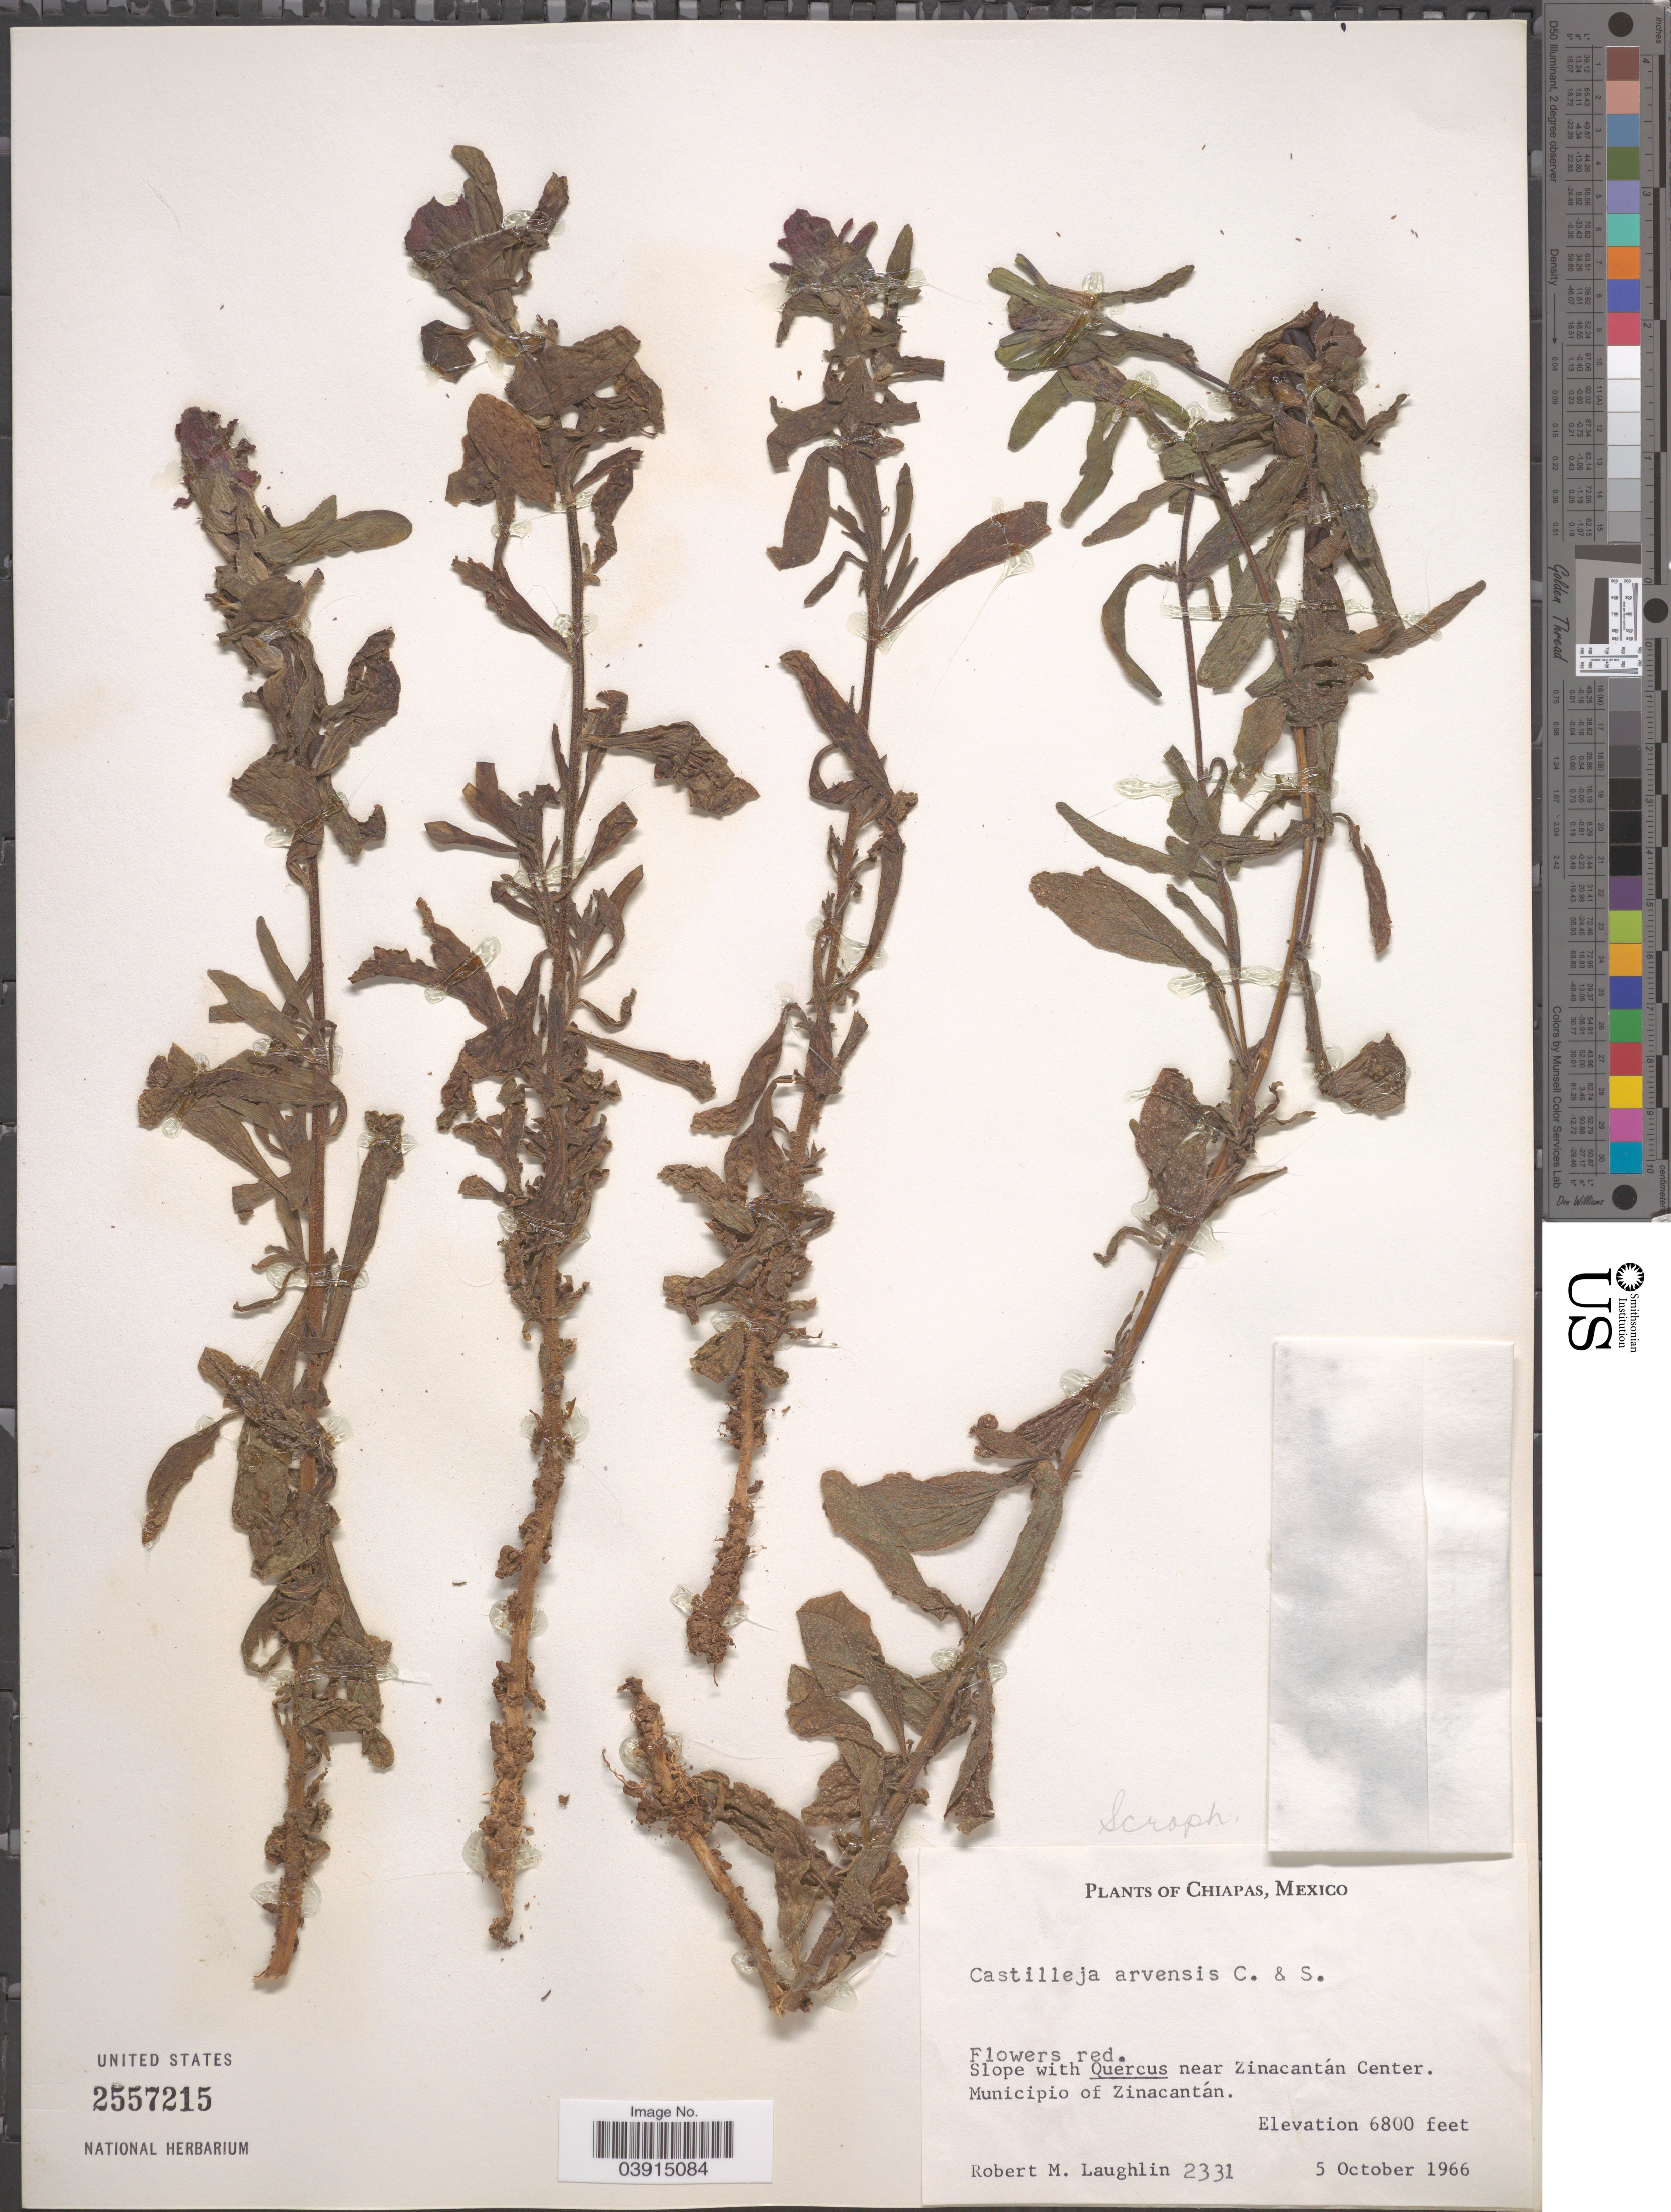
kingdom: Plantae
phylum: Tracheophyta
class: Magnoliopsida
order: Lamiales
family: Orobanchaceae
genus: Castilleja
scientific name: Castilleja arvensis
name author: Schltdl. & Cham.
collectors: R. M. Laughlin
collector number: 2331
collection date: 1966-10-05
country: Mexico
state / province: Chiapas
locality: Slope with Quercus near Zinacantán Center. Municipio of Zinacantán.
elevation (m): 2073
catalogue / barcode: US 2557215